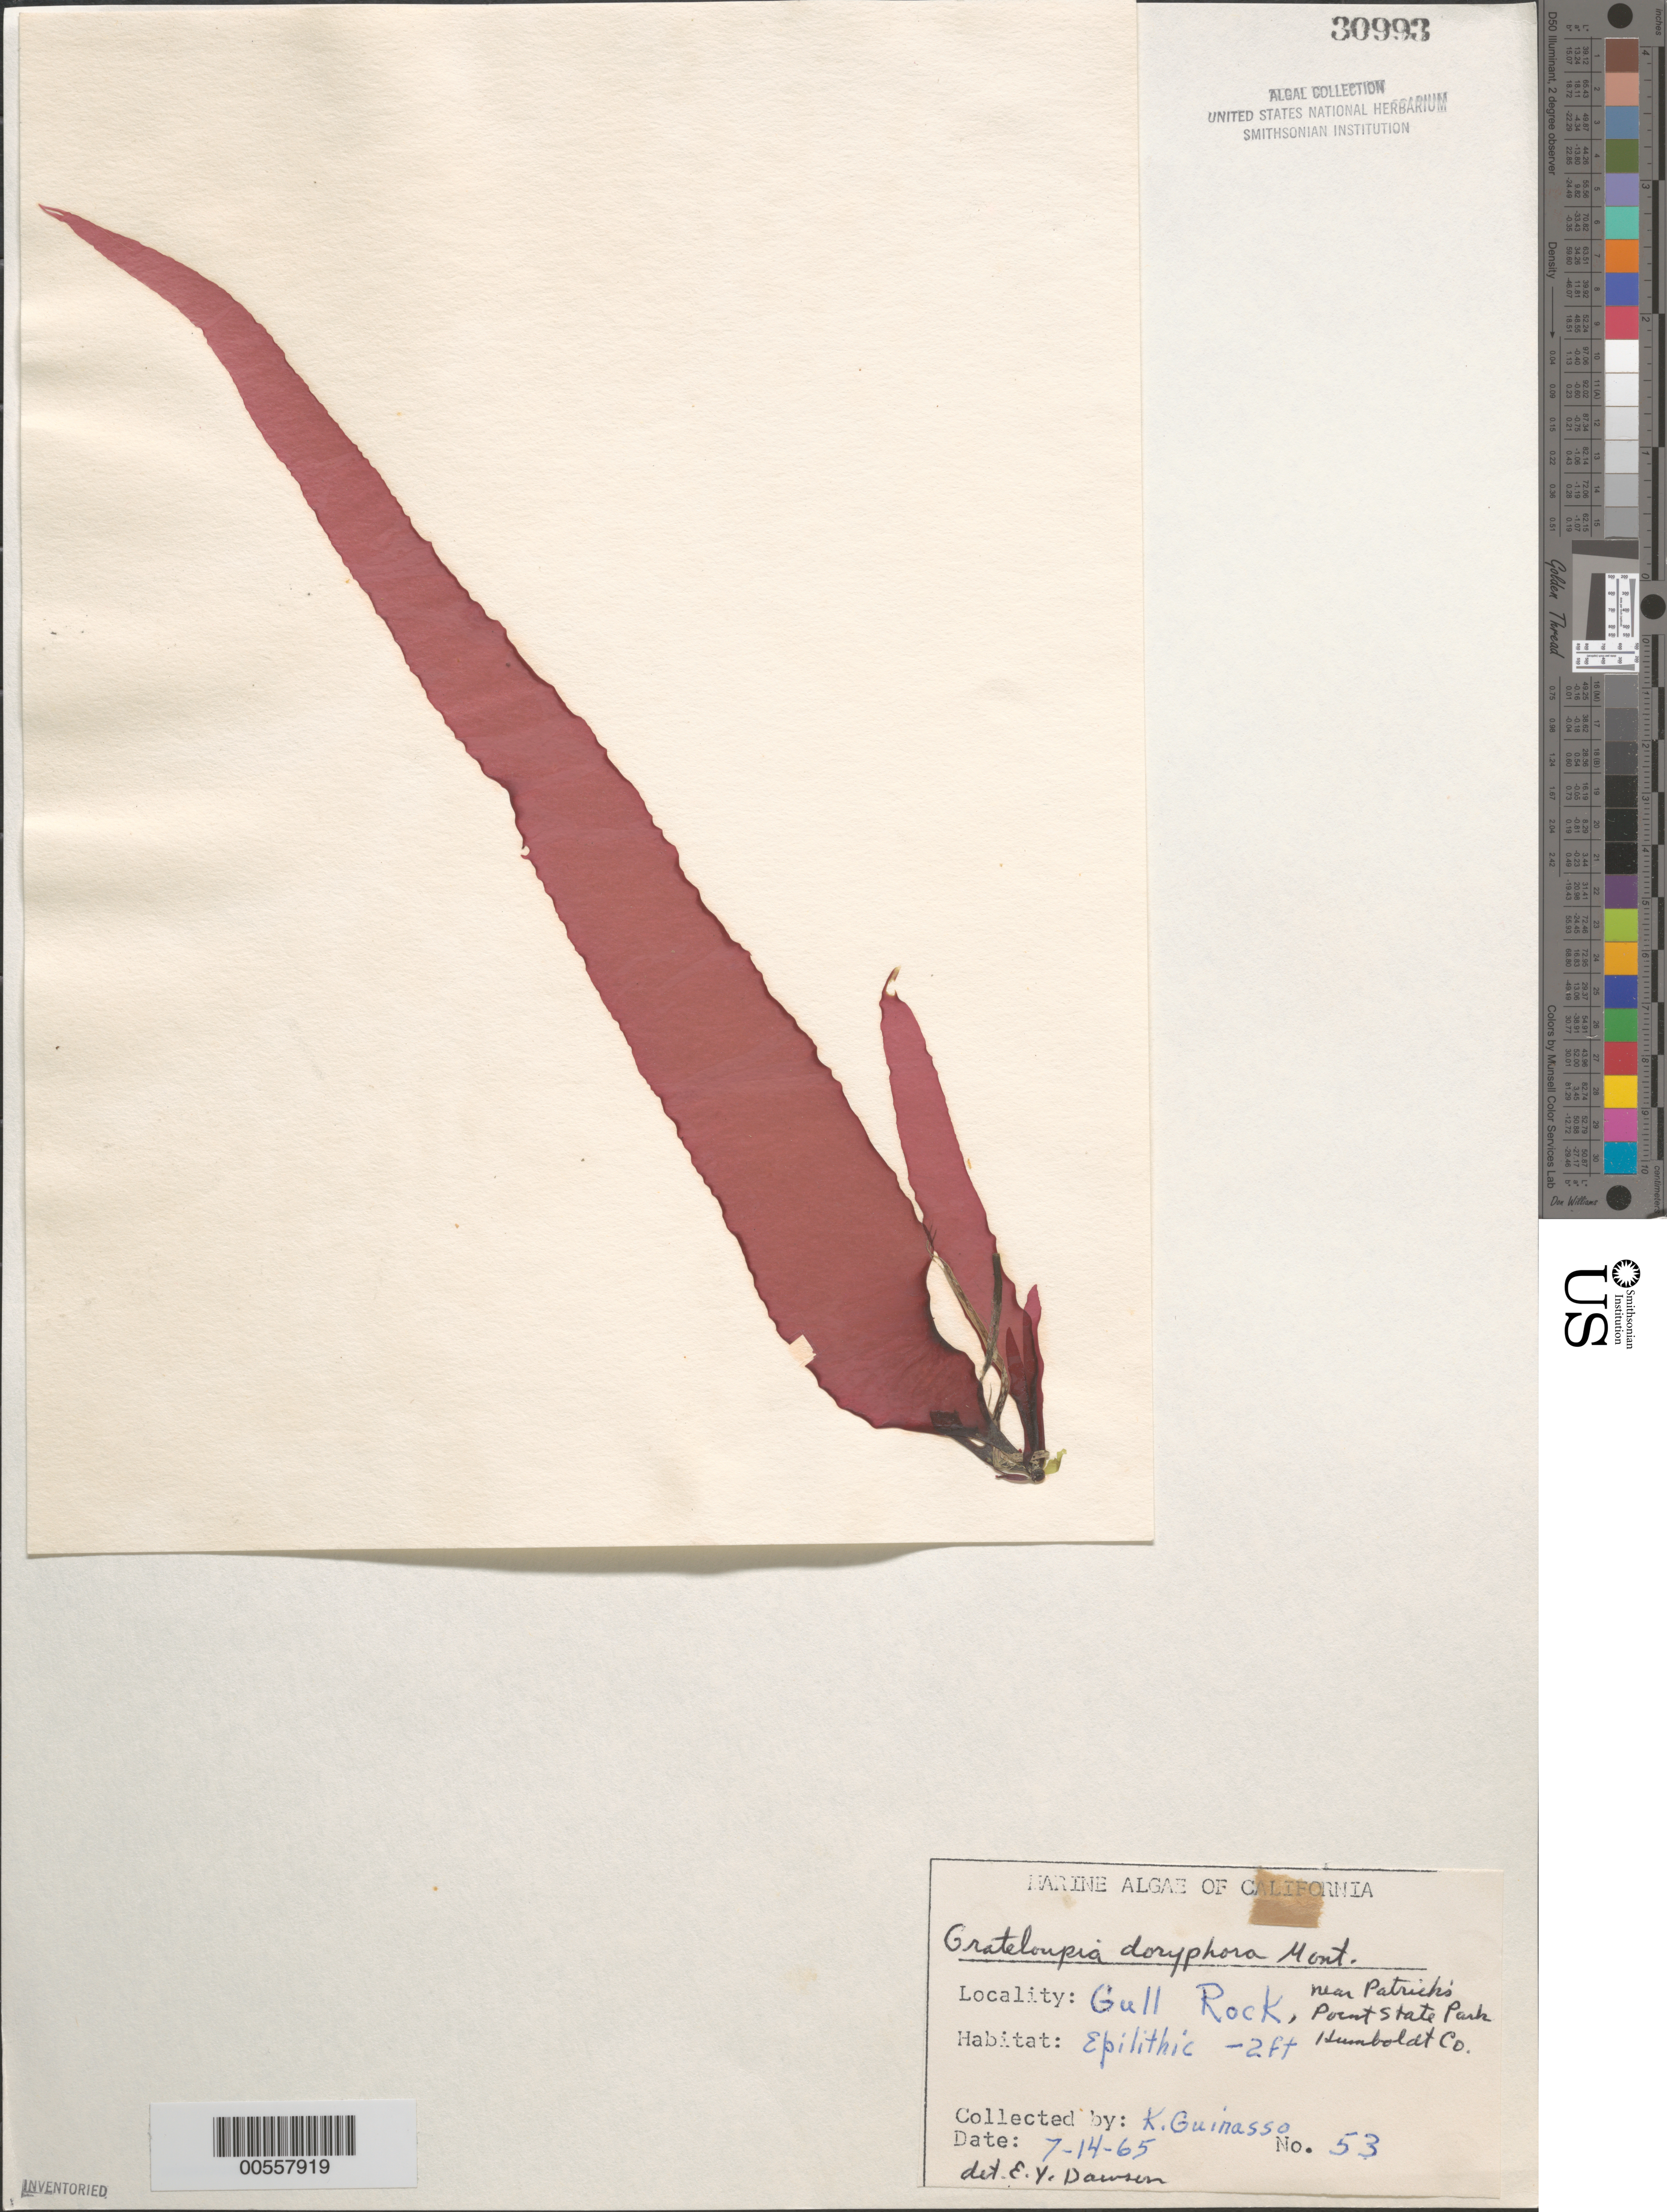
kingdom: Plantae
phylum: Rhodophyta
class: Florideophyceae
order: Halymeniales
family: Halymeniaceae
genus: Grateloupia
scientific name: Grateloupia doryphora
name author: (Mont.) Howe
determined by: Dawson, E. Y.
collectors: K. Guinasso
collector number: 53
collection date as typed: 14 Jul 1965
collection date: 1965-07-14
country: United States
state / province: California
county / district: Humboldt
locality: Gull Rock, near Patrick's Point State Park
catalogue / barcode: US 30993